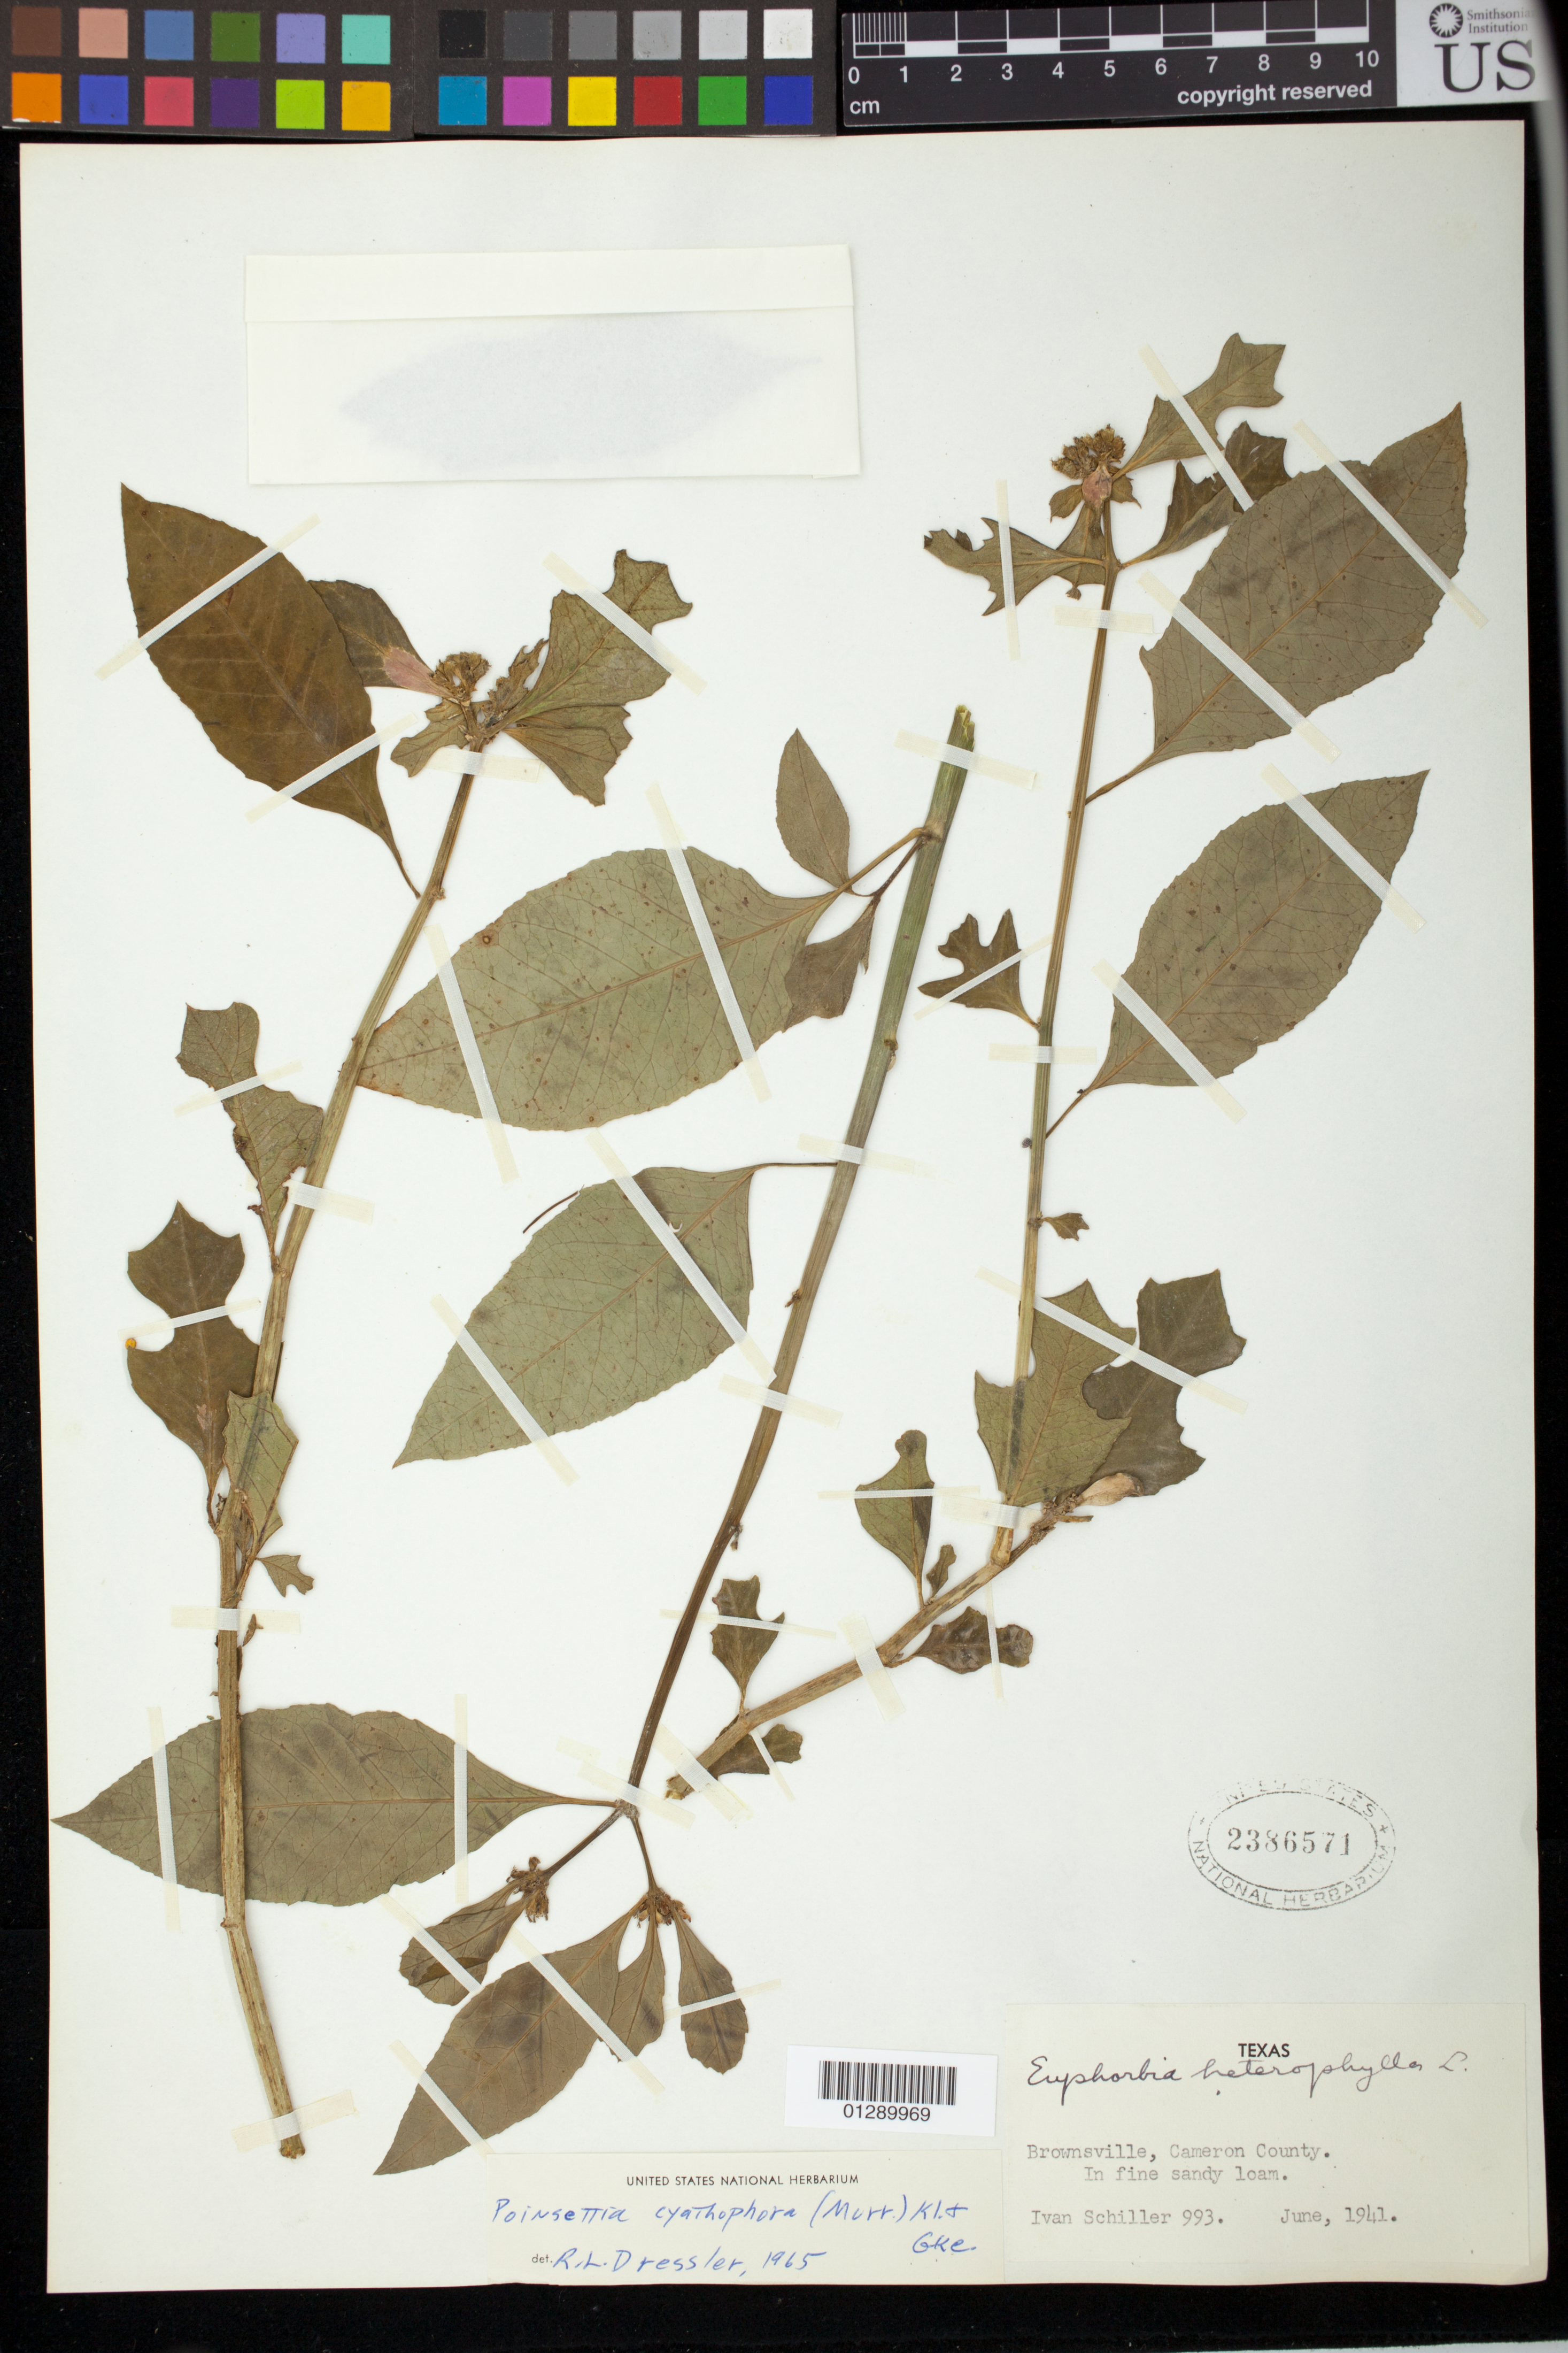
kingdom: Plantae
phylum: Tracheophyta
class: Magnoliopsida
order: Malpighiales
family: Euphorbiaceae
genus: Euphorbia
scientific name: Euphorbia heterophylla var. cyathophora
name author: (Murr.) Griseb.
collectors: I. Schiller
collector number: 993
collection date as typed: Jun 1941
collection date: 1941-06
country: United States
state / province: Texas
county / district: Cameron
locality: Brownsville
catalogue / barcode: US 2386571